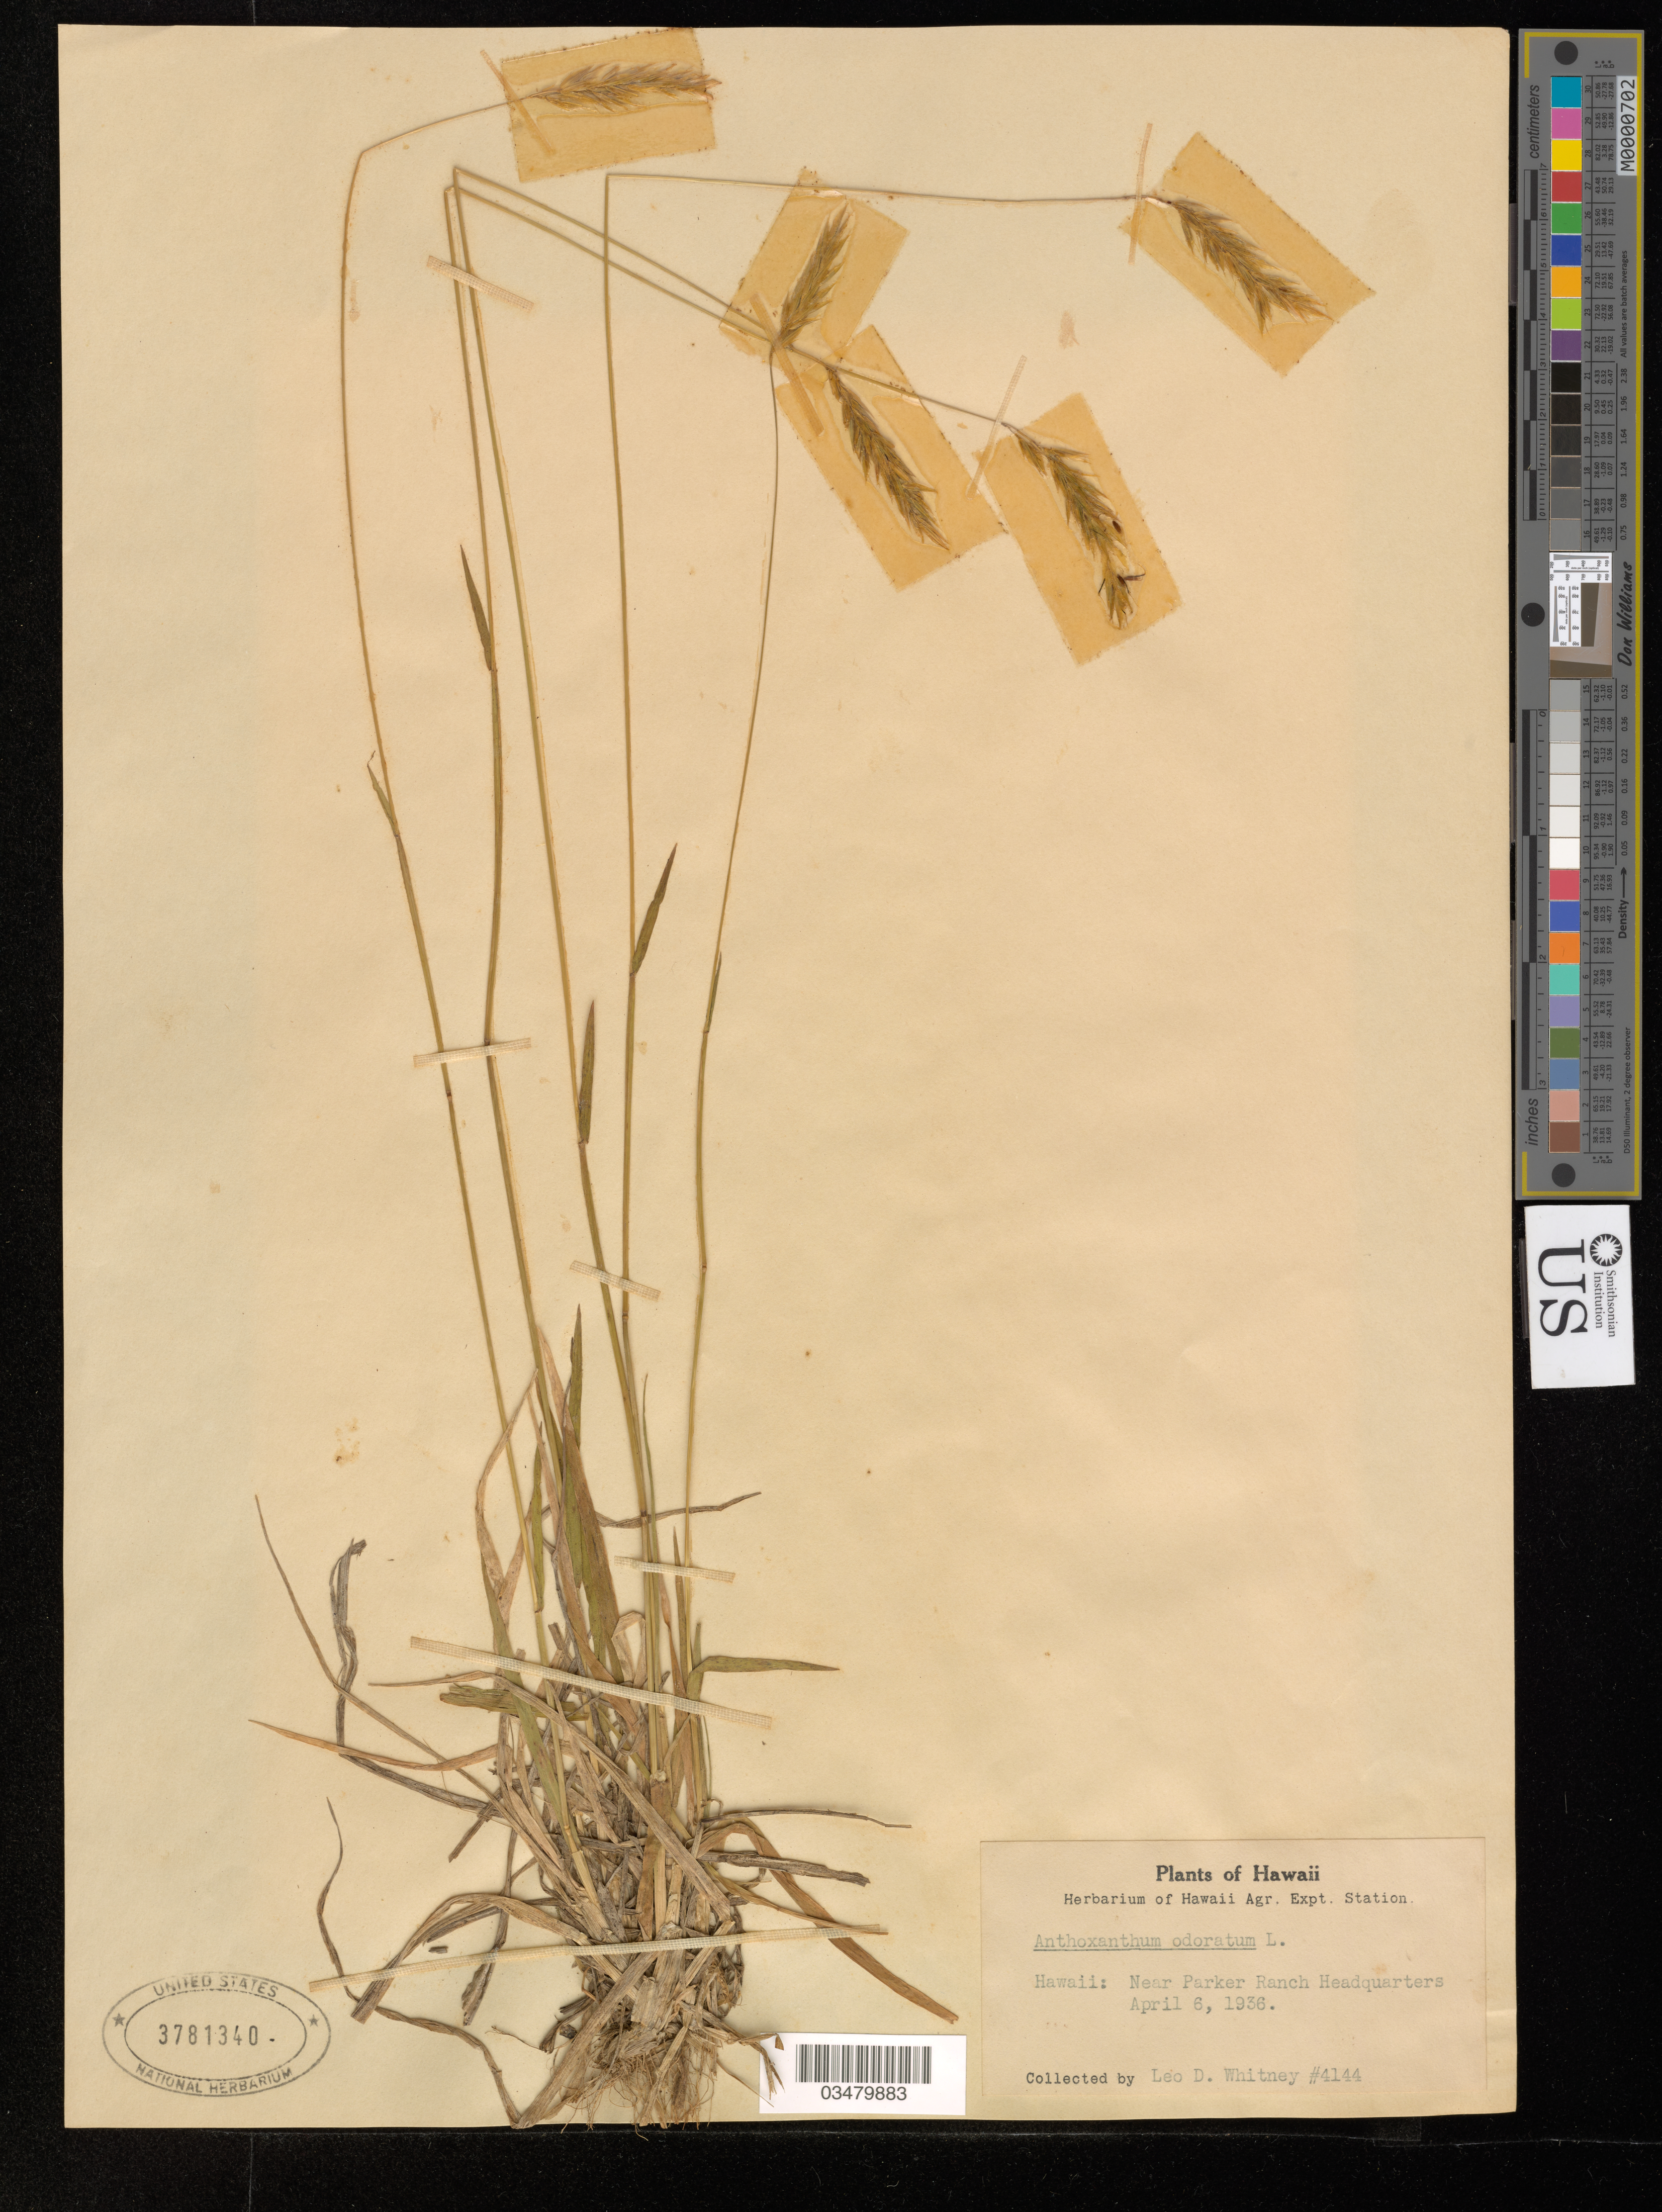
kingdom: Plantae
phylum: Tracheophyta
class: Liliopsida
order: Poales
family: Poaceae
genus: Anthoxanthum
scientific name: Anthoxanthum odoratum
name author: L.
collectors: L. Whitney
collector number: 4144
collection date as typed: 6 Apr 1936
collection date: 1936-04-06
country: United States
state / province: Hawaii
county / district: Hawaii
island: Hawaii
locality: Near old Parker Ranch headquarters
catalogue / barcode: US 3781340